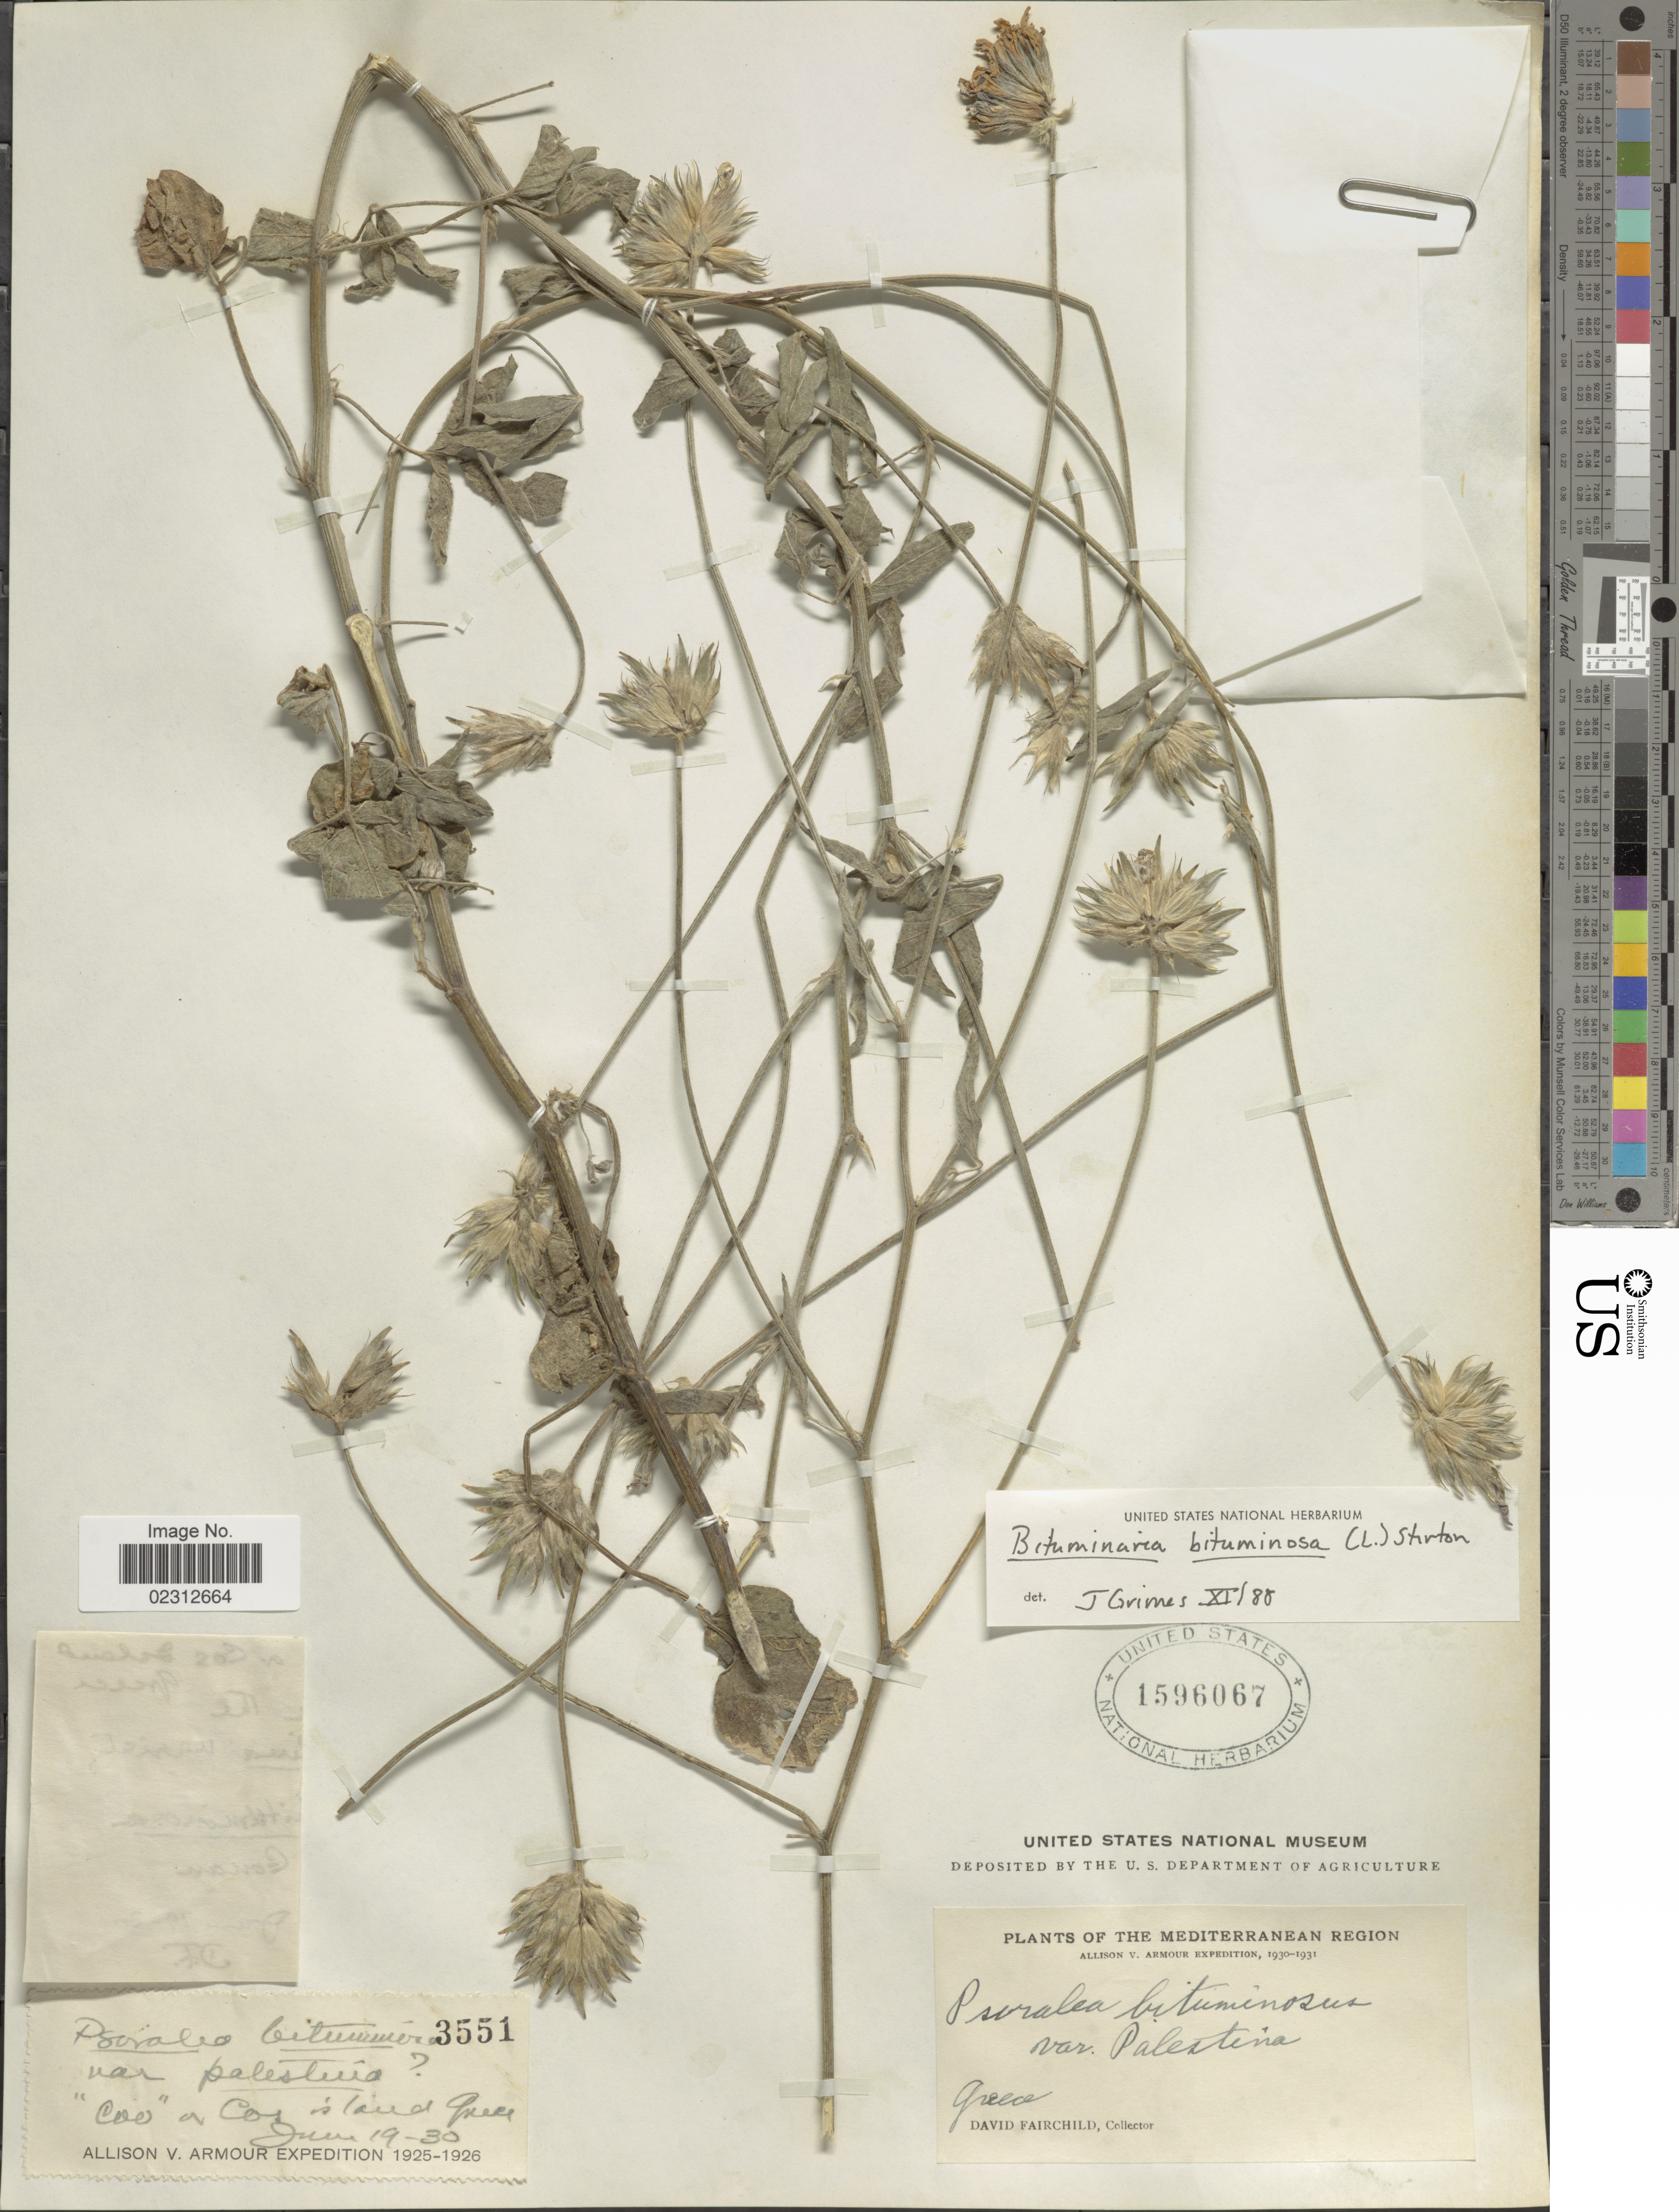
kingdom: Plantae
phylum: Tracheophyta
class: Magnoliopsida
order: Fabales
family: Fabaceae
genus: Bituminaria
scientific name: Bituminaria bituminosa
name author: (L.) C.H. Stirt.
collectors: D. Fairchild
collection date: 1930-06-19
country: Greece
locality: Mediterranean Region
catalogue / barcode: US 1596067